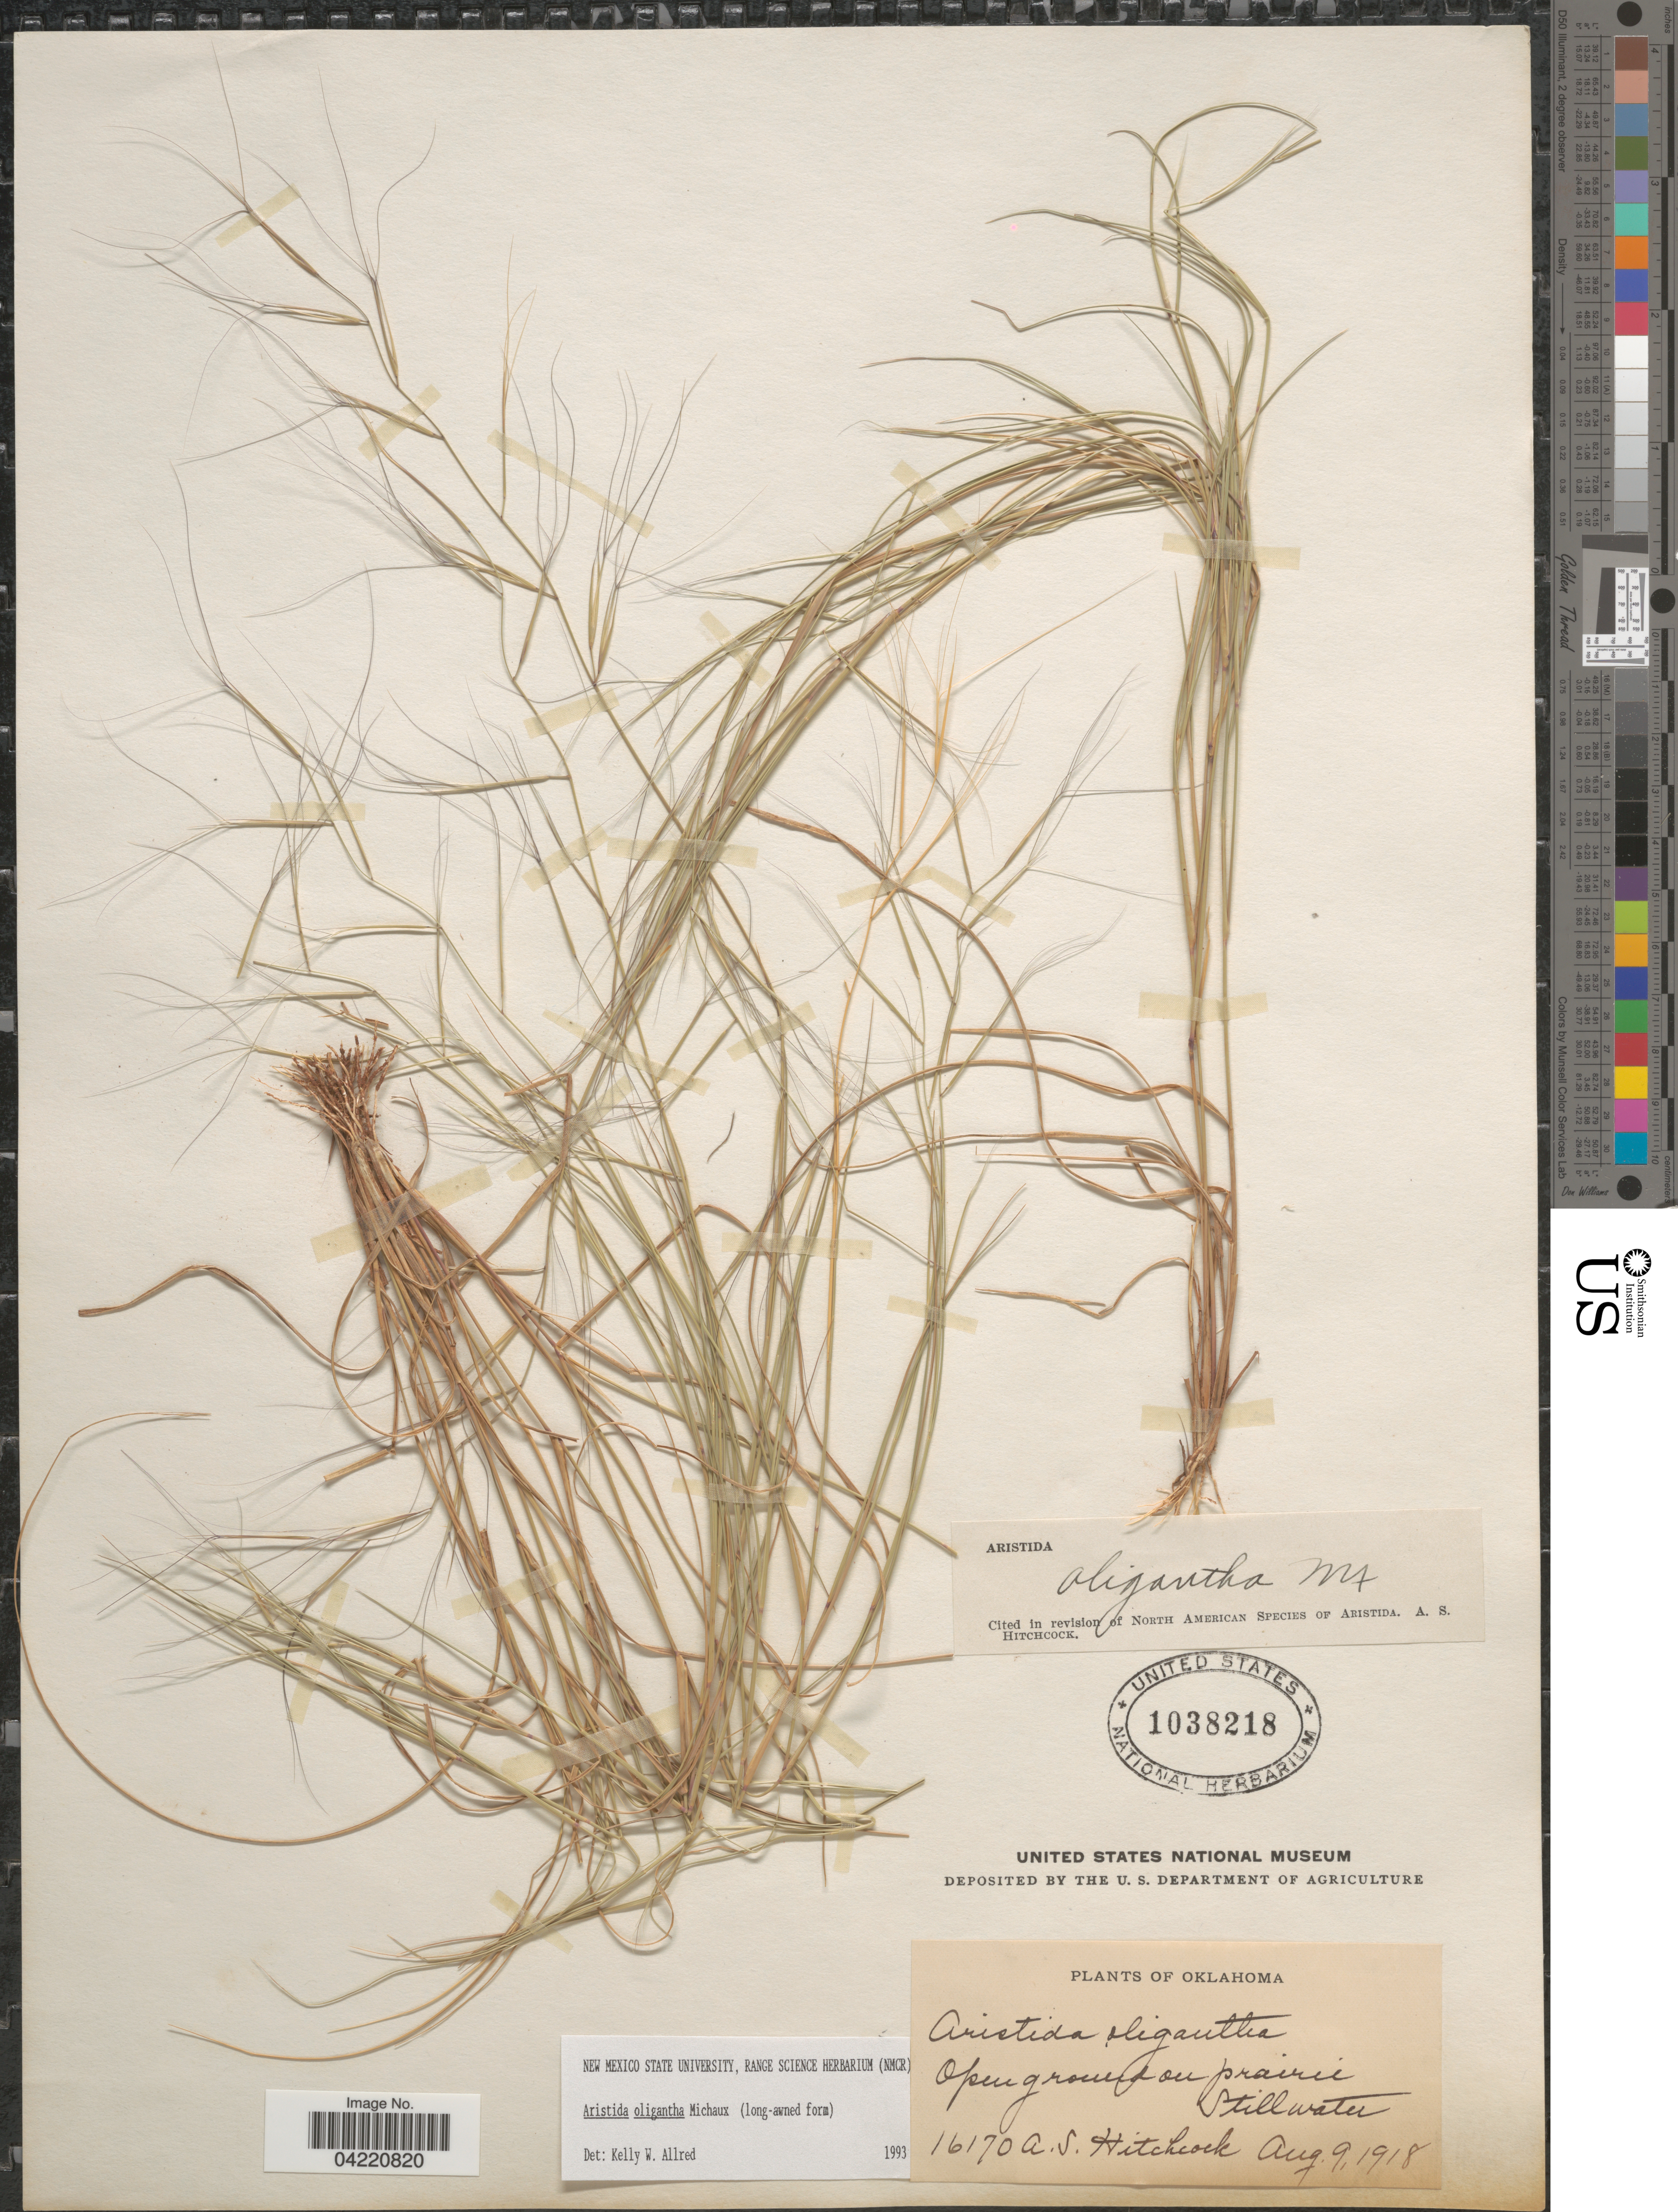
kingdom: Plantae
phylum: Tracheophyta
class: Liliopsida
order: Poales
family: Poaceae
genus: Aristida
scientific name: Aristida oligantha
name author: Michx.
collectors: A. S. Hitchcock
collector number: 16170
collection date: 1918-08-09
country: United States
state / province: Oklahoma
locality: Open ground on prairie Stillwater.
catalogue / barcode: US 1038218